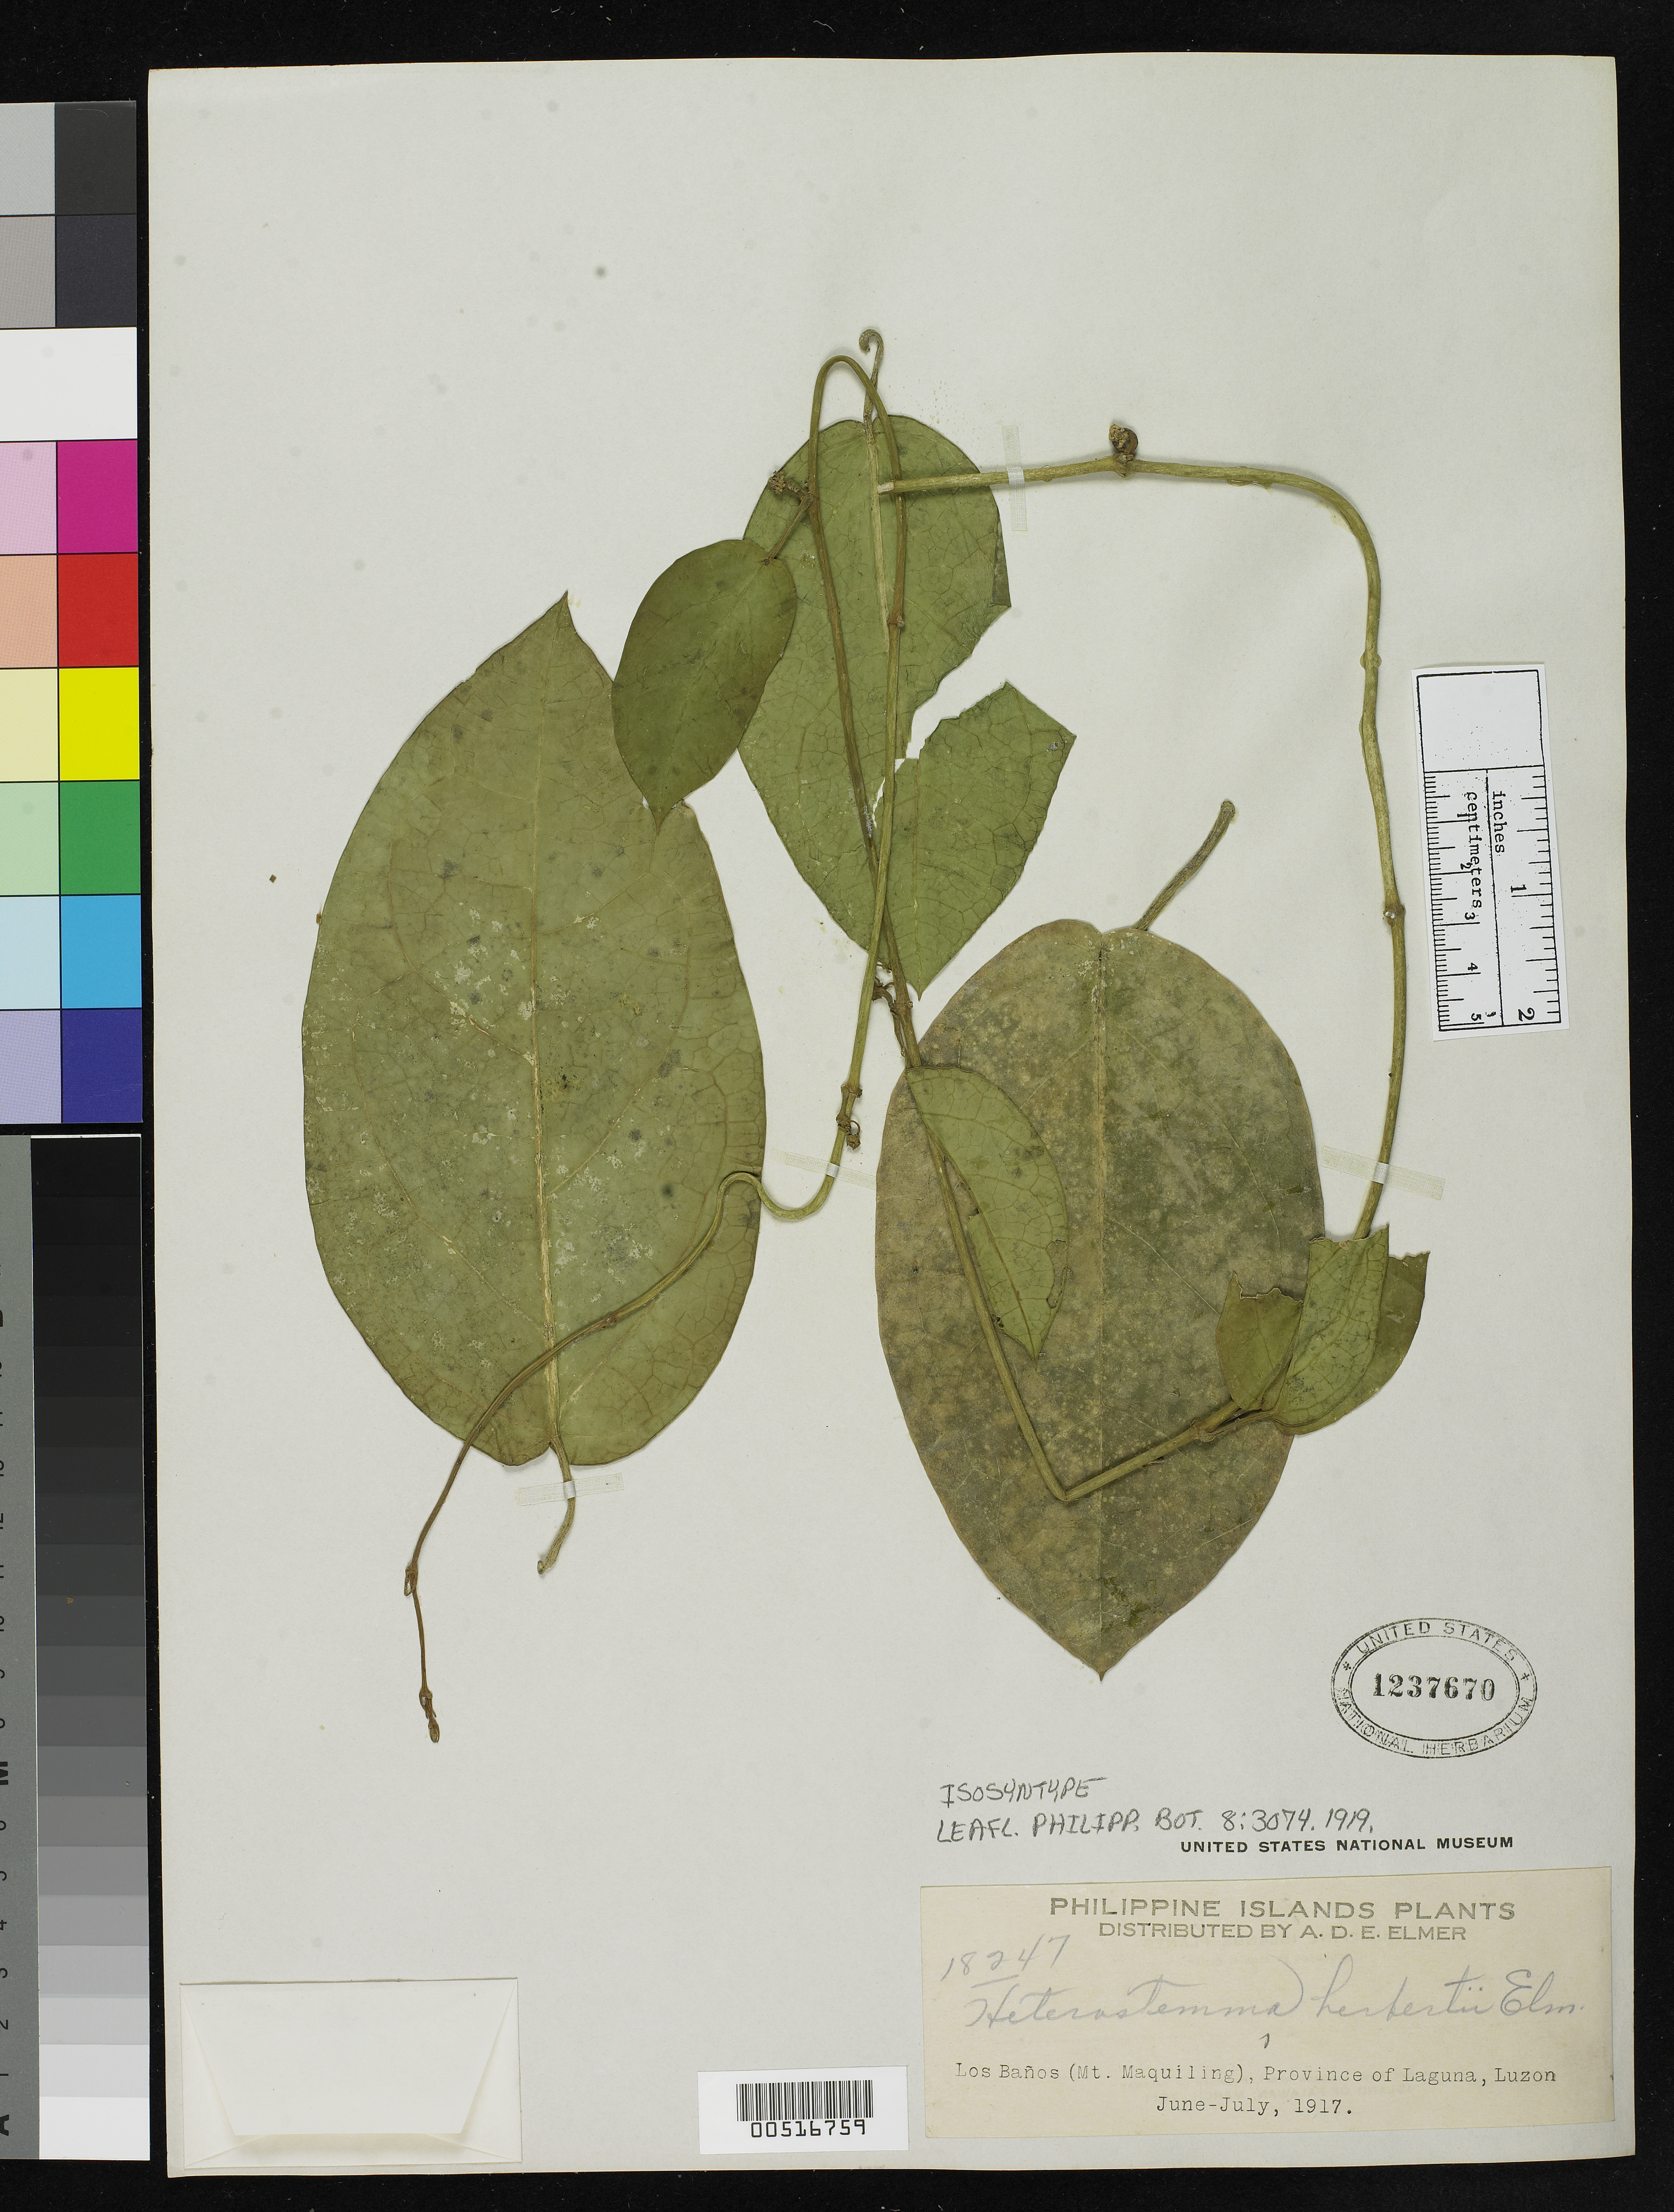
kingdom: Plantae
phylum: Tracheophyta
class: Magnoliopsida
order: Gentianales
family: Apocynaceae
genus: Heterostemma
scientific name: Heterostemma herbertii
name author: Elmer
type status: Isosyntype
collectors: A. D. E. Elmer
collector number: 18247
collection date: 1917-06/1917-07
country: Philippines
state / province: Calabarzon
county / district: Laguna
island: Luzon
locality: Los Baños (Mt. Maquiling), Province of Laguna, Luzon.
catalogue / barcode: US 1237670